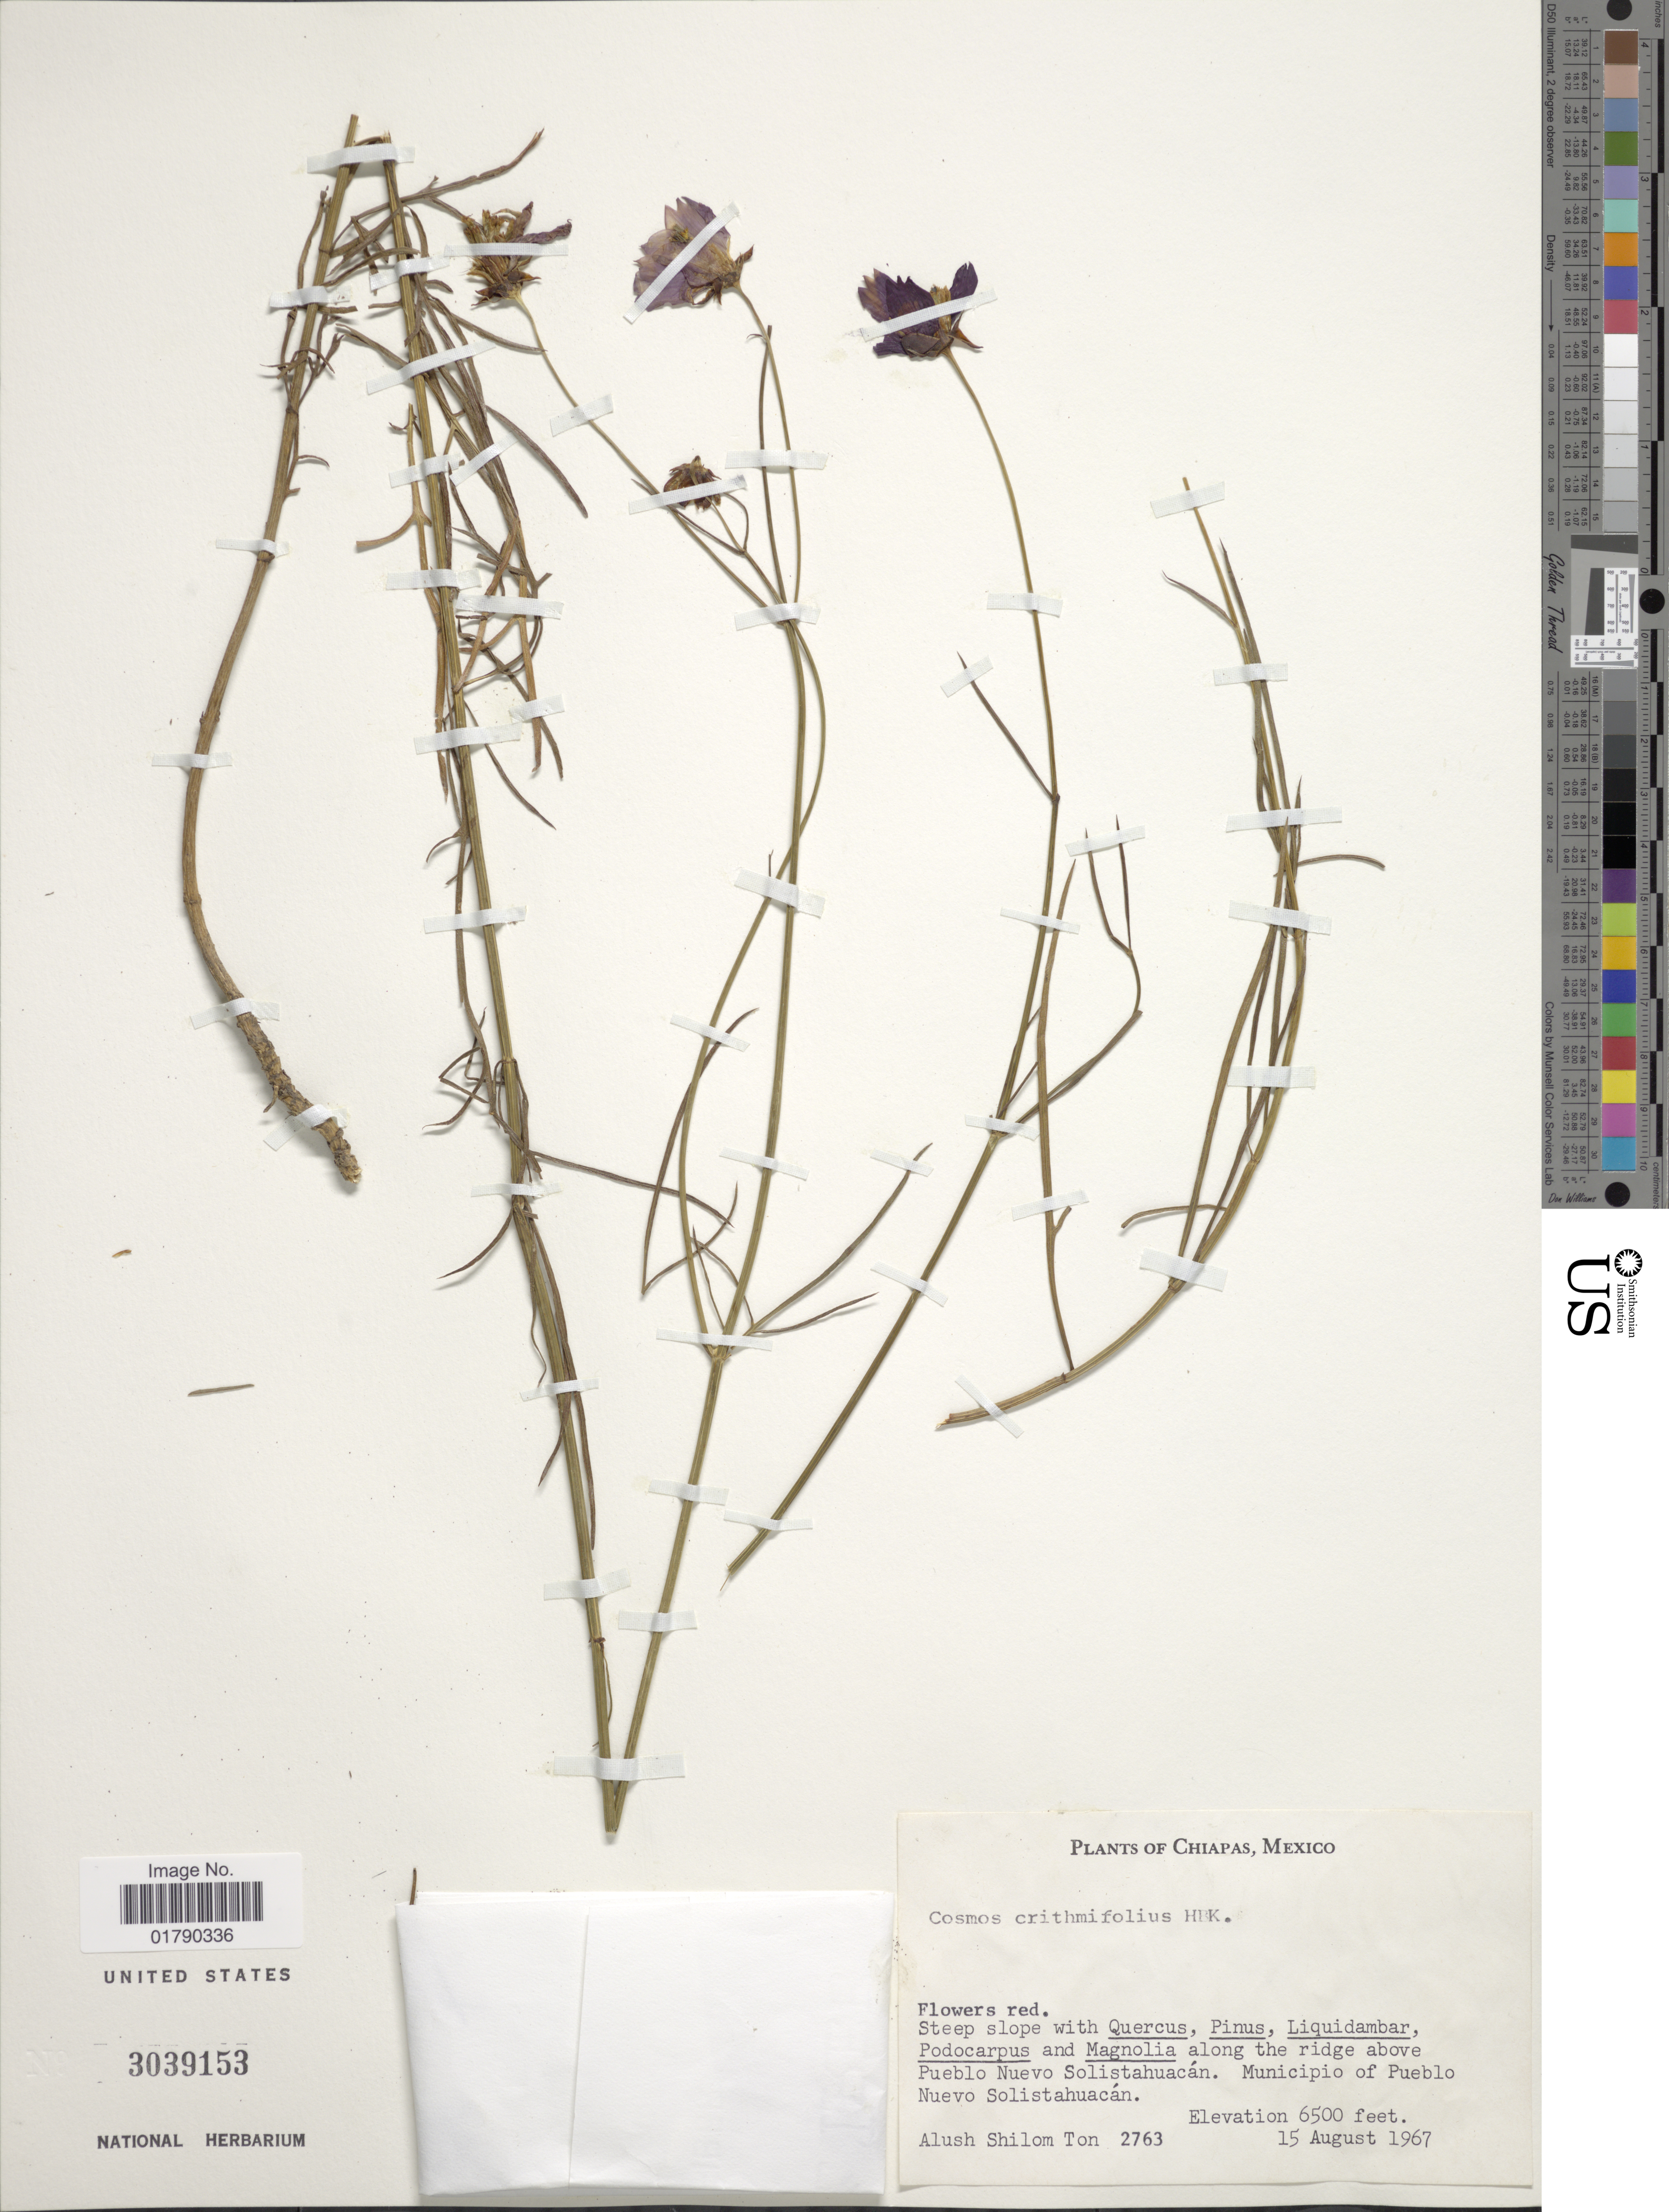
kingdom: Plantae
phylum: Tracheophyta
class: Magnoliopsida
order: Asterales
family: Asteraceae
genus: Cosmos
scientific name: Cosmos crithmifolius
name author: Kunth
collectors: A. M. Ton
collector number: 2763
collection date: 1967-08-15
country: Mexico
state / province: Chiapas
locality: Along the ridge above Pueblo Nuevo Solistahuacan, Municipio of Pueblo Nuevo Solistahuacan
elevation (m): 1981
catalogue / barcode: US 3039153